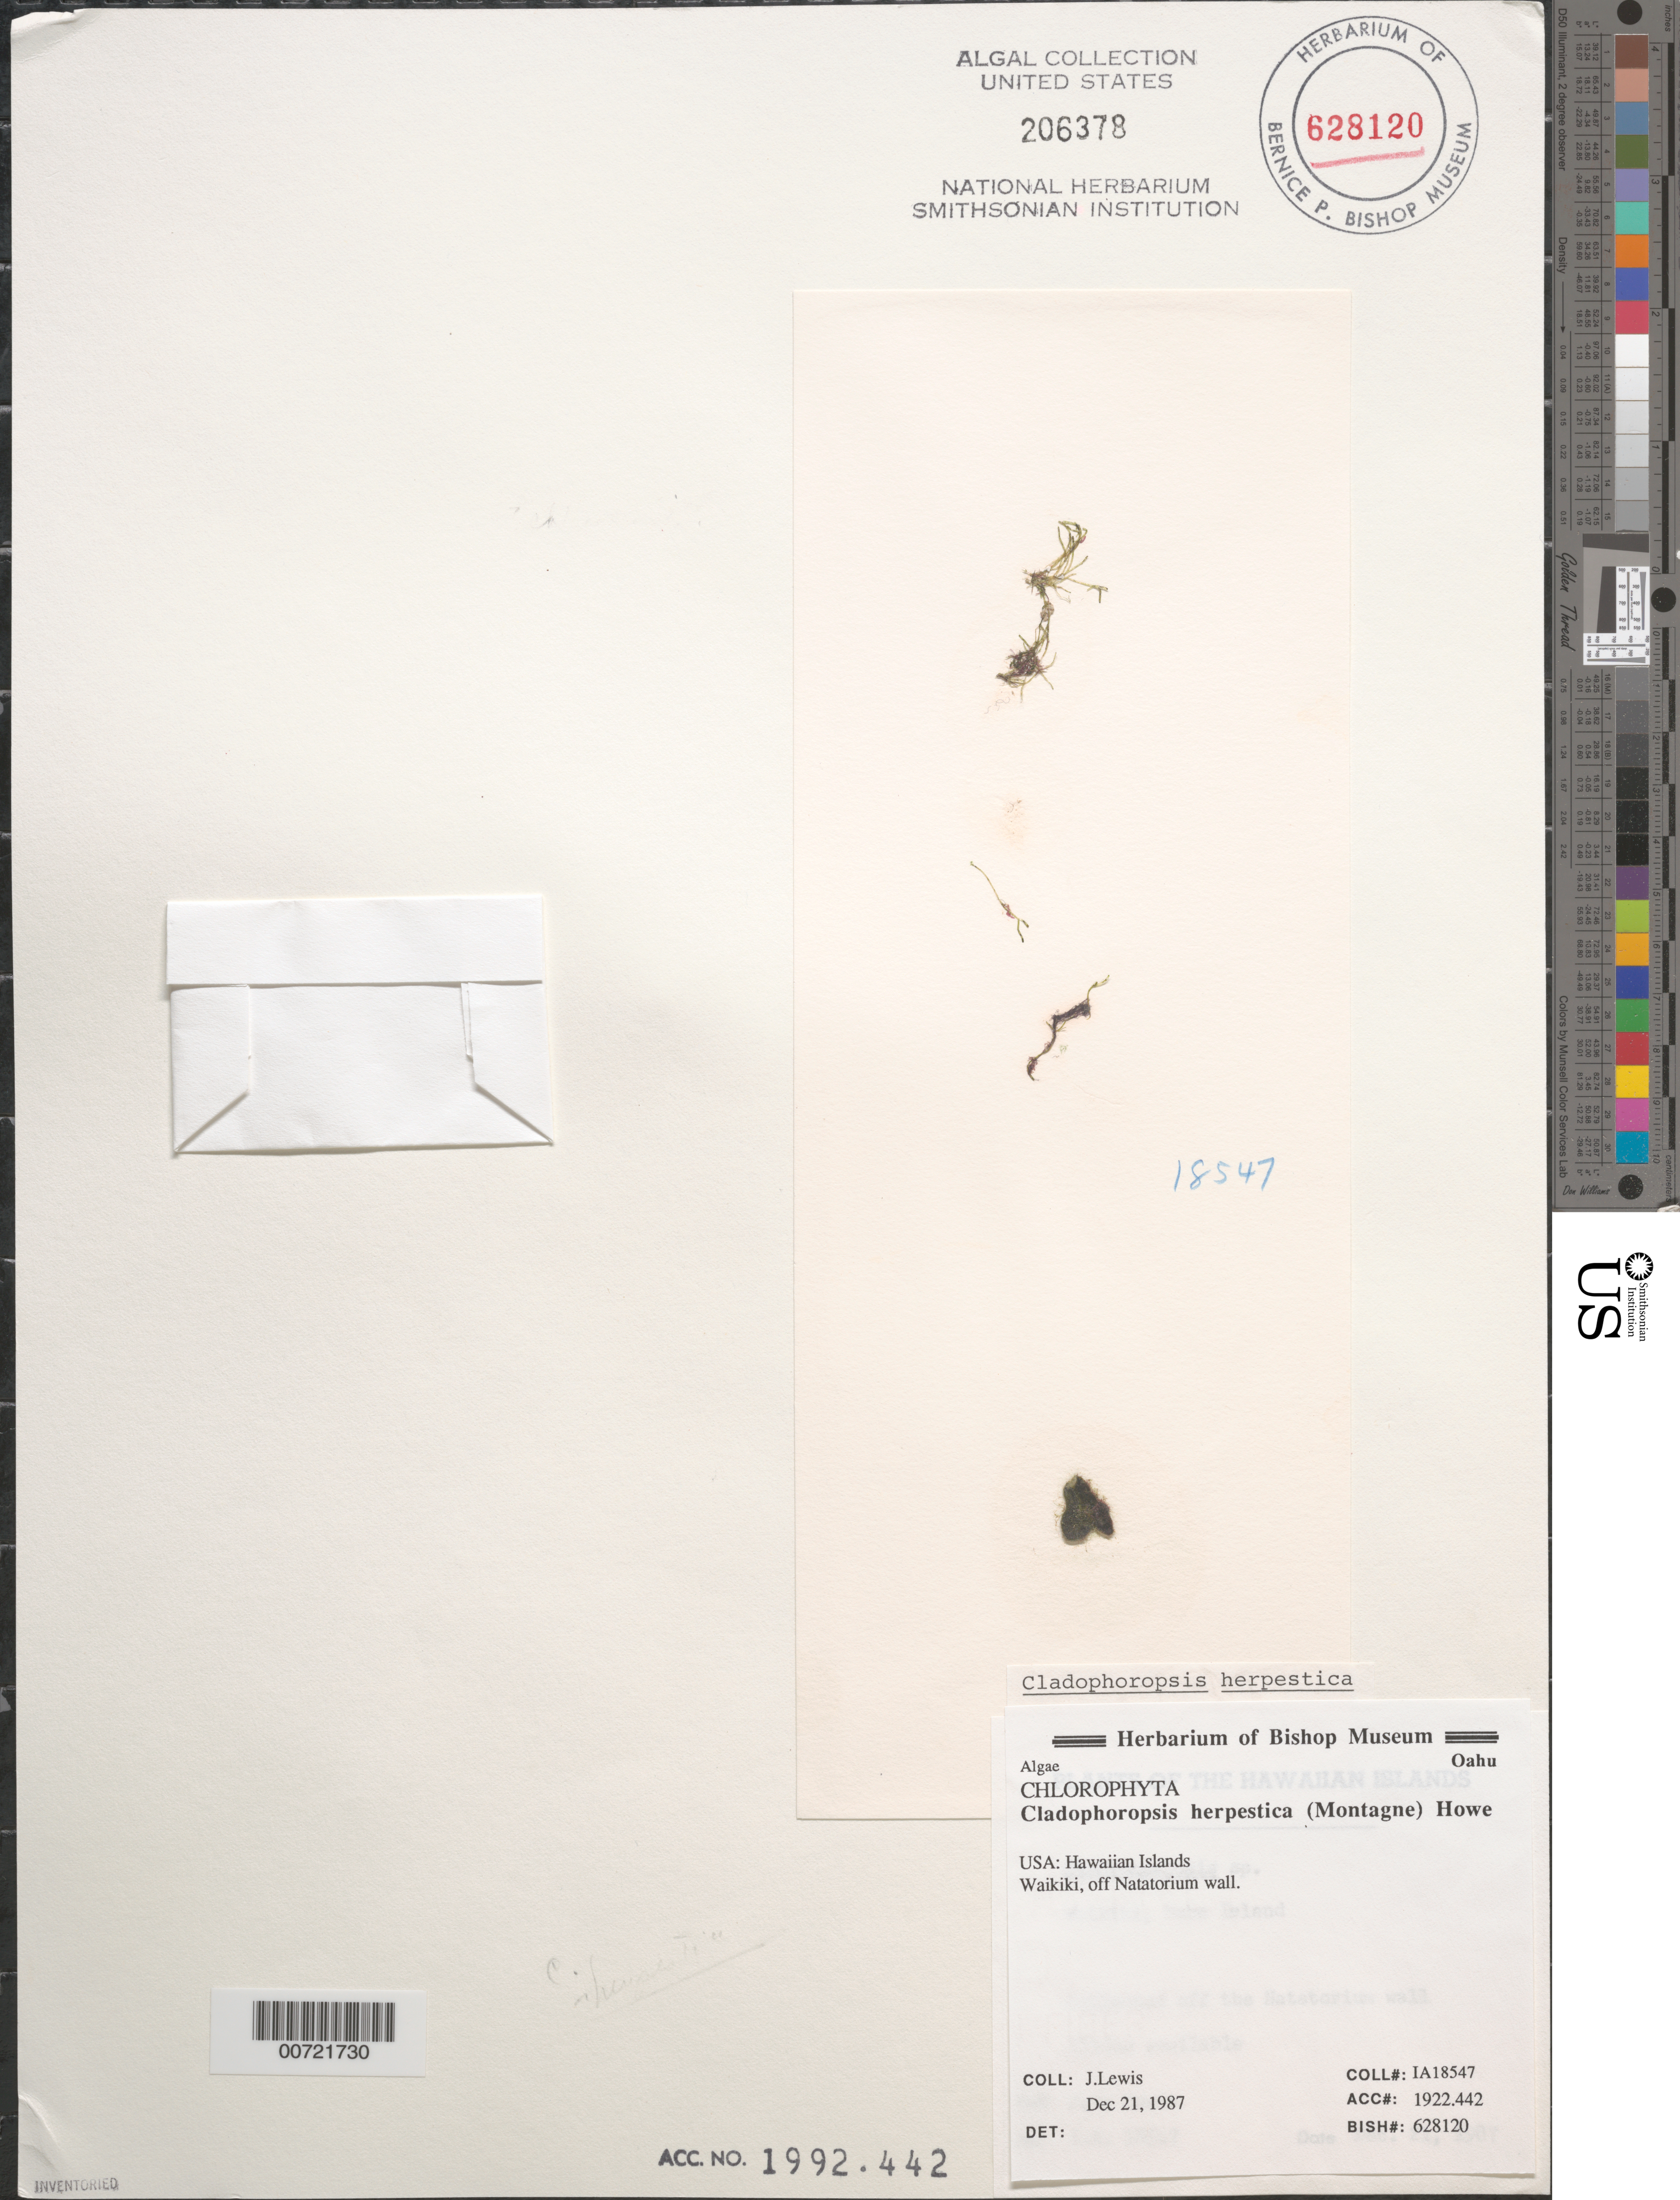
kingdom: Plantae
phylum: Chlorophyta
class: Ulvophyceae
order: Cladophorales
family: Cladophoraceae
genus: Lychaete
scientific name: Lychaete herpestica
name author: (Montagne) M.J. Wynne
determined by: Algae name updating Project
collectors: J. Lewis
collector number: IAA 18547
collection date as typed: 21 Dec 1987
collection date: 1987-12-21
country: United States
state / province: Hawaii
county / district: Honolulu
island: Oahu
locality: Honolulu, Waikiki, Natatorium wall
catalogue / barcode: US 206378